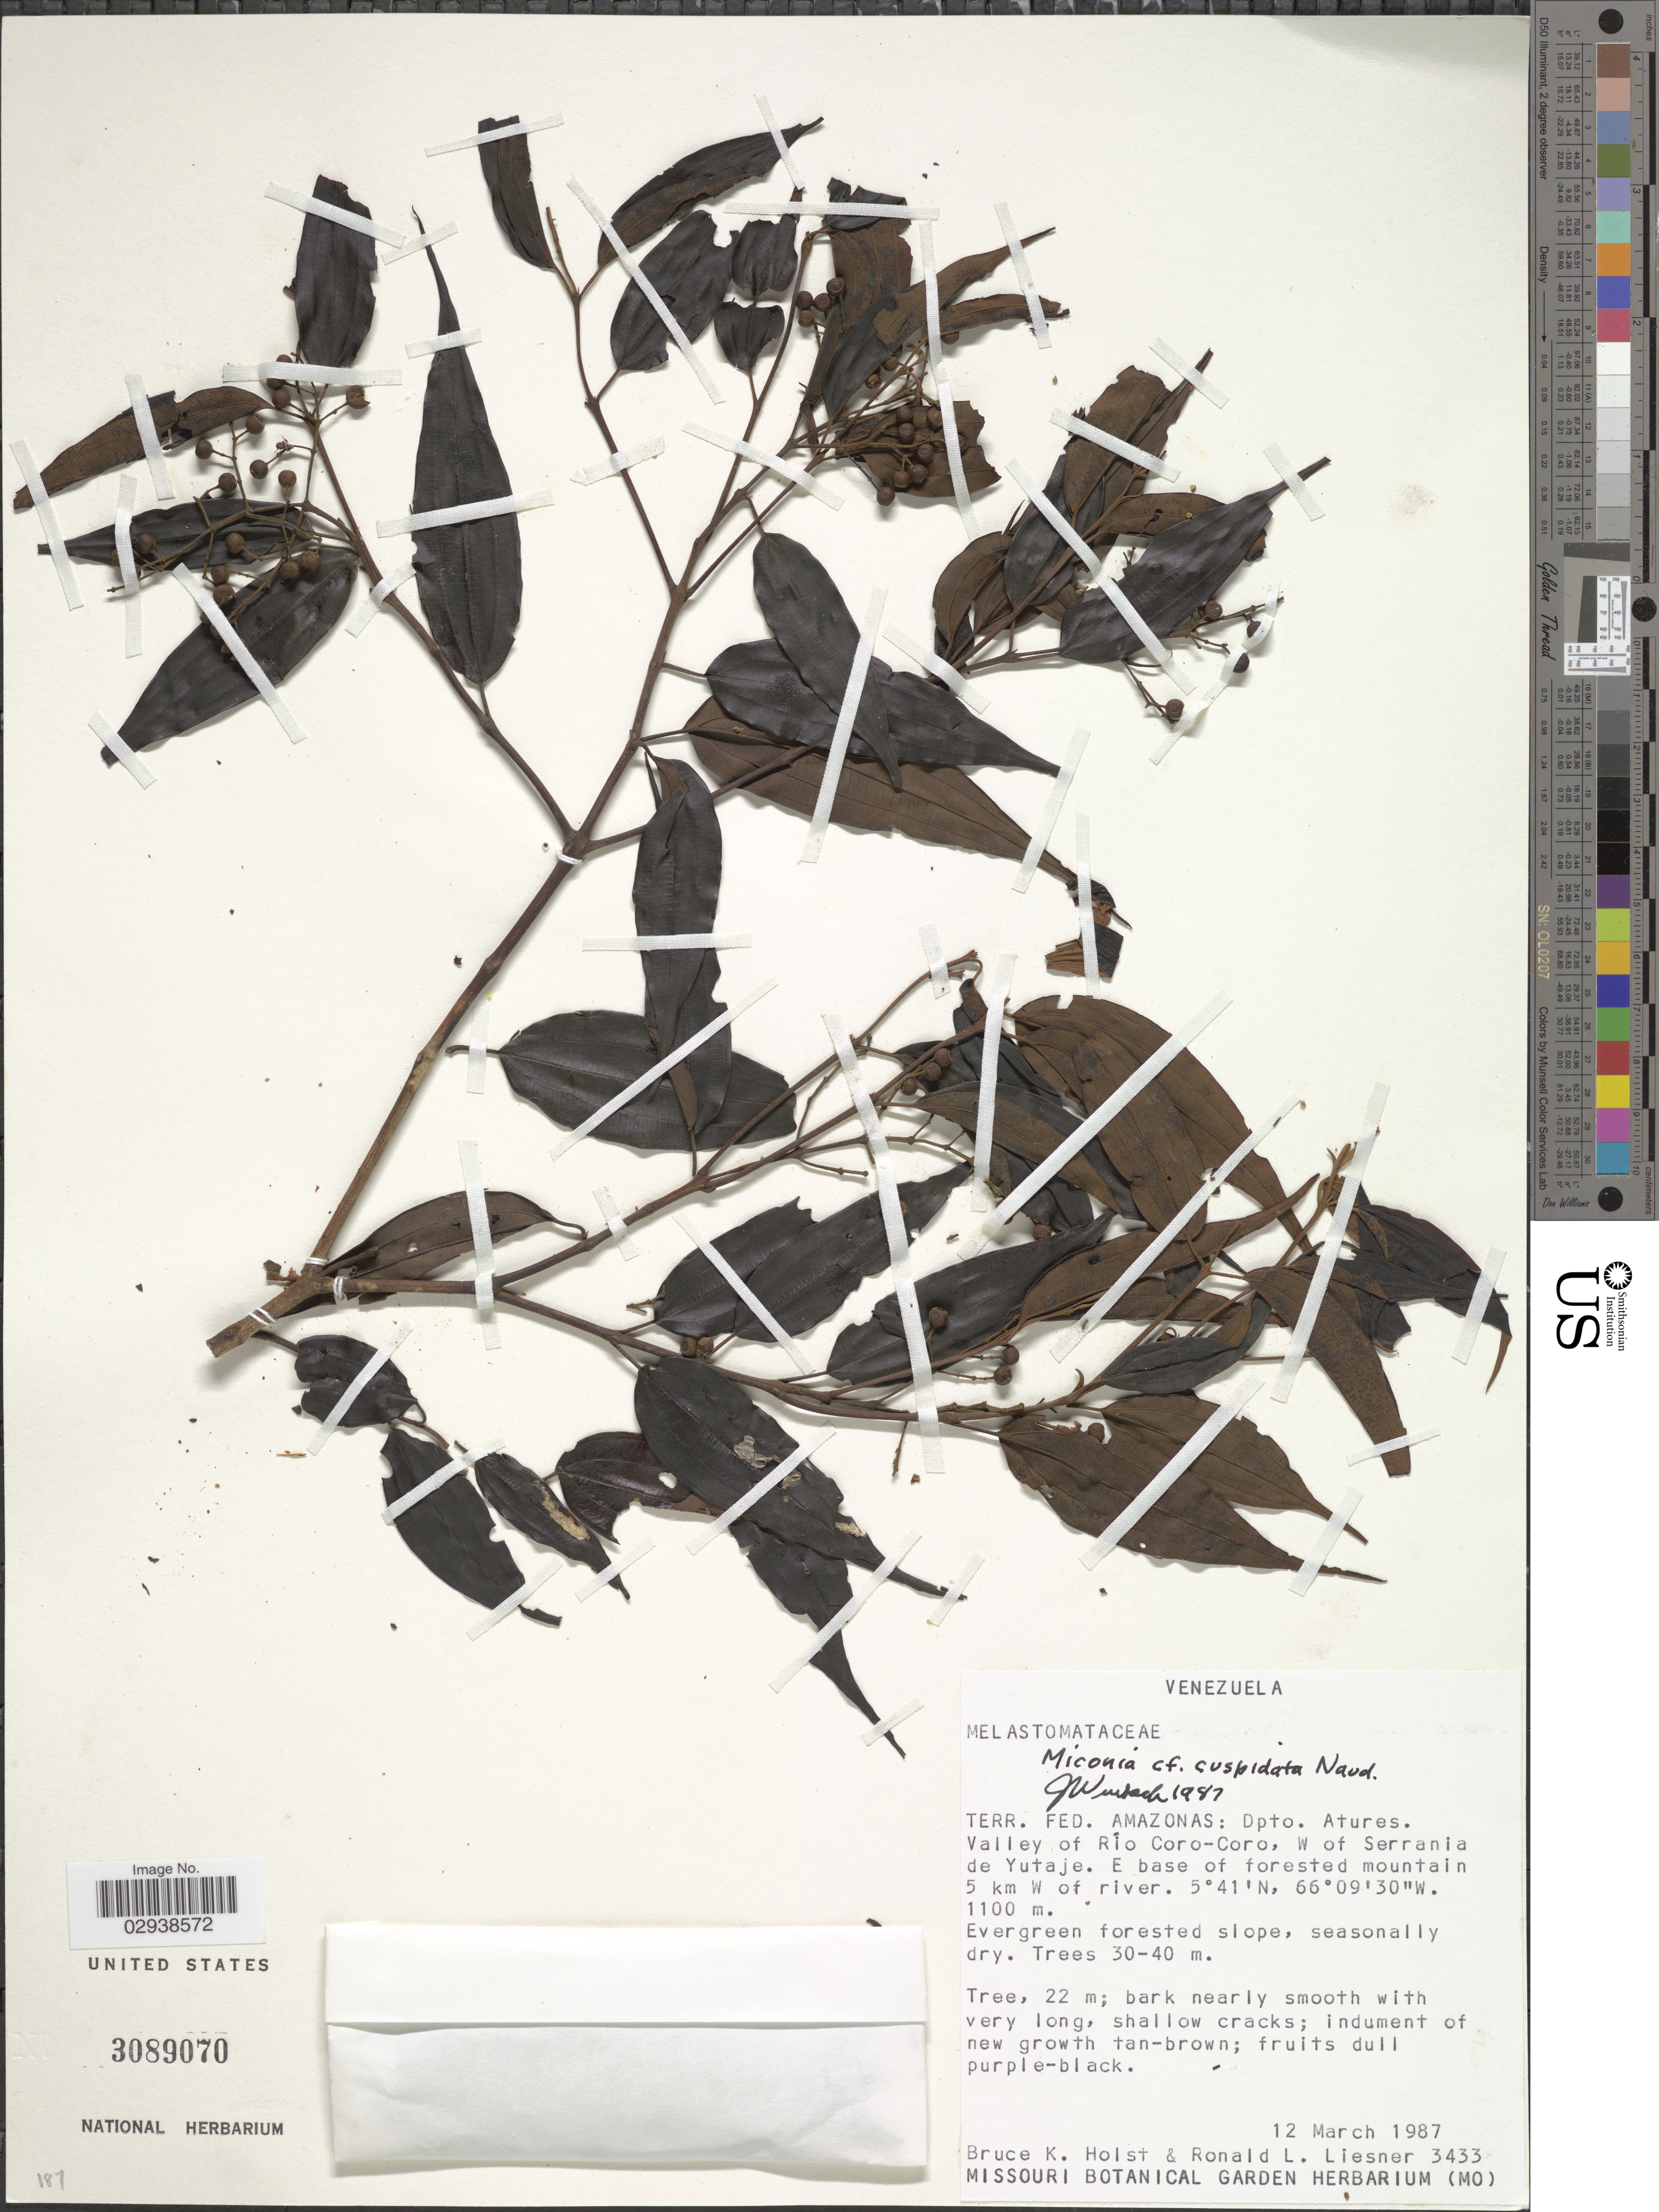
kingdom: Plantae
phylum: Tracheophyta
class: Magnoliopsida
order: Myrtales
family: Melastomataceae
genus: Miconia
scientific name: Miconia cuspidata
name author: Cogn.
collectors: B. Holst & R. L. Liesner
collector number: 3433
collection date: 1987-03-12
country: Venezuela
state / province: Amazonas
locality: Terr. Fed. Amazonas: Dto. Atures, Valley of the Río Coro-Coro, W of Serrania de Yutaje, E base of forested mountain 5 km W of river.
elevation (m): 1100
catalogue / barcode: US 3089070